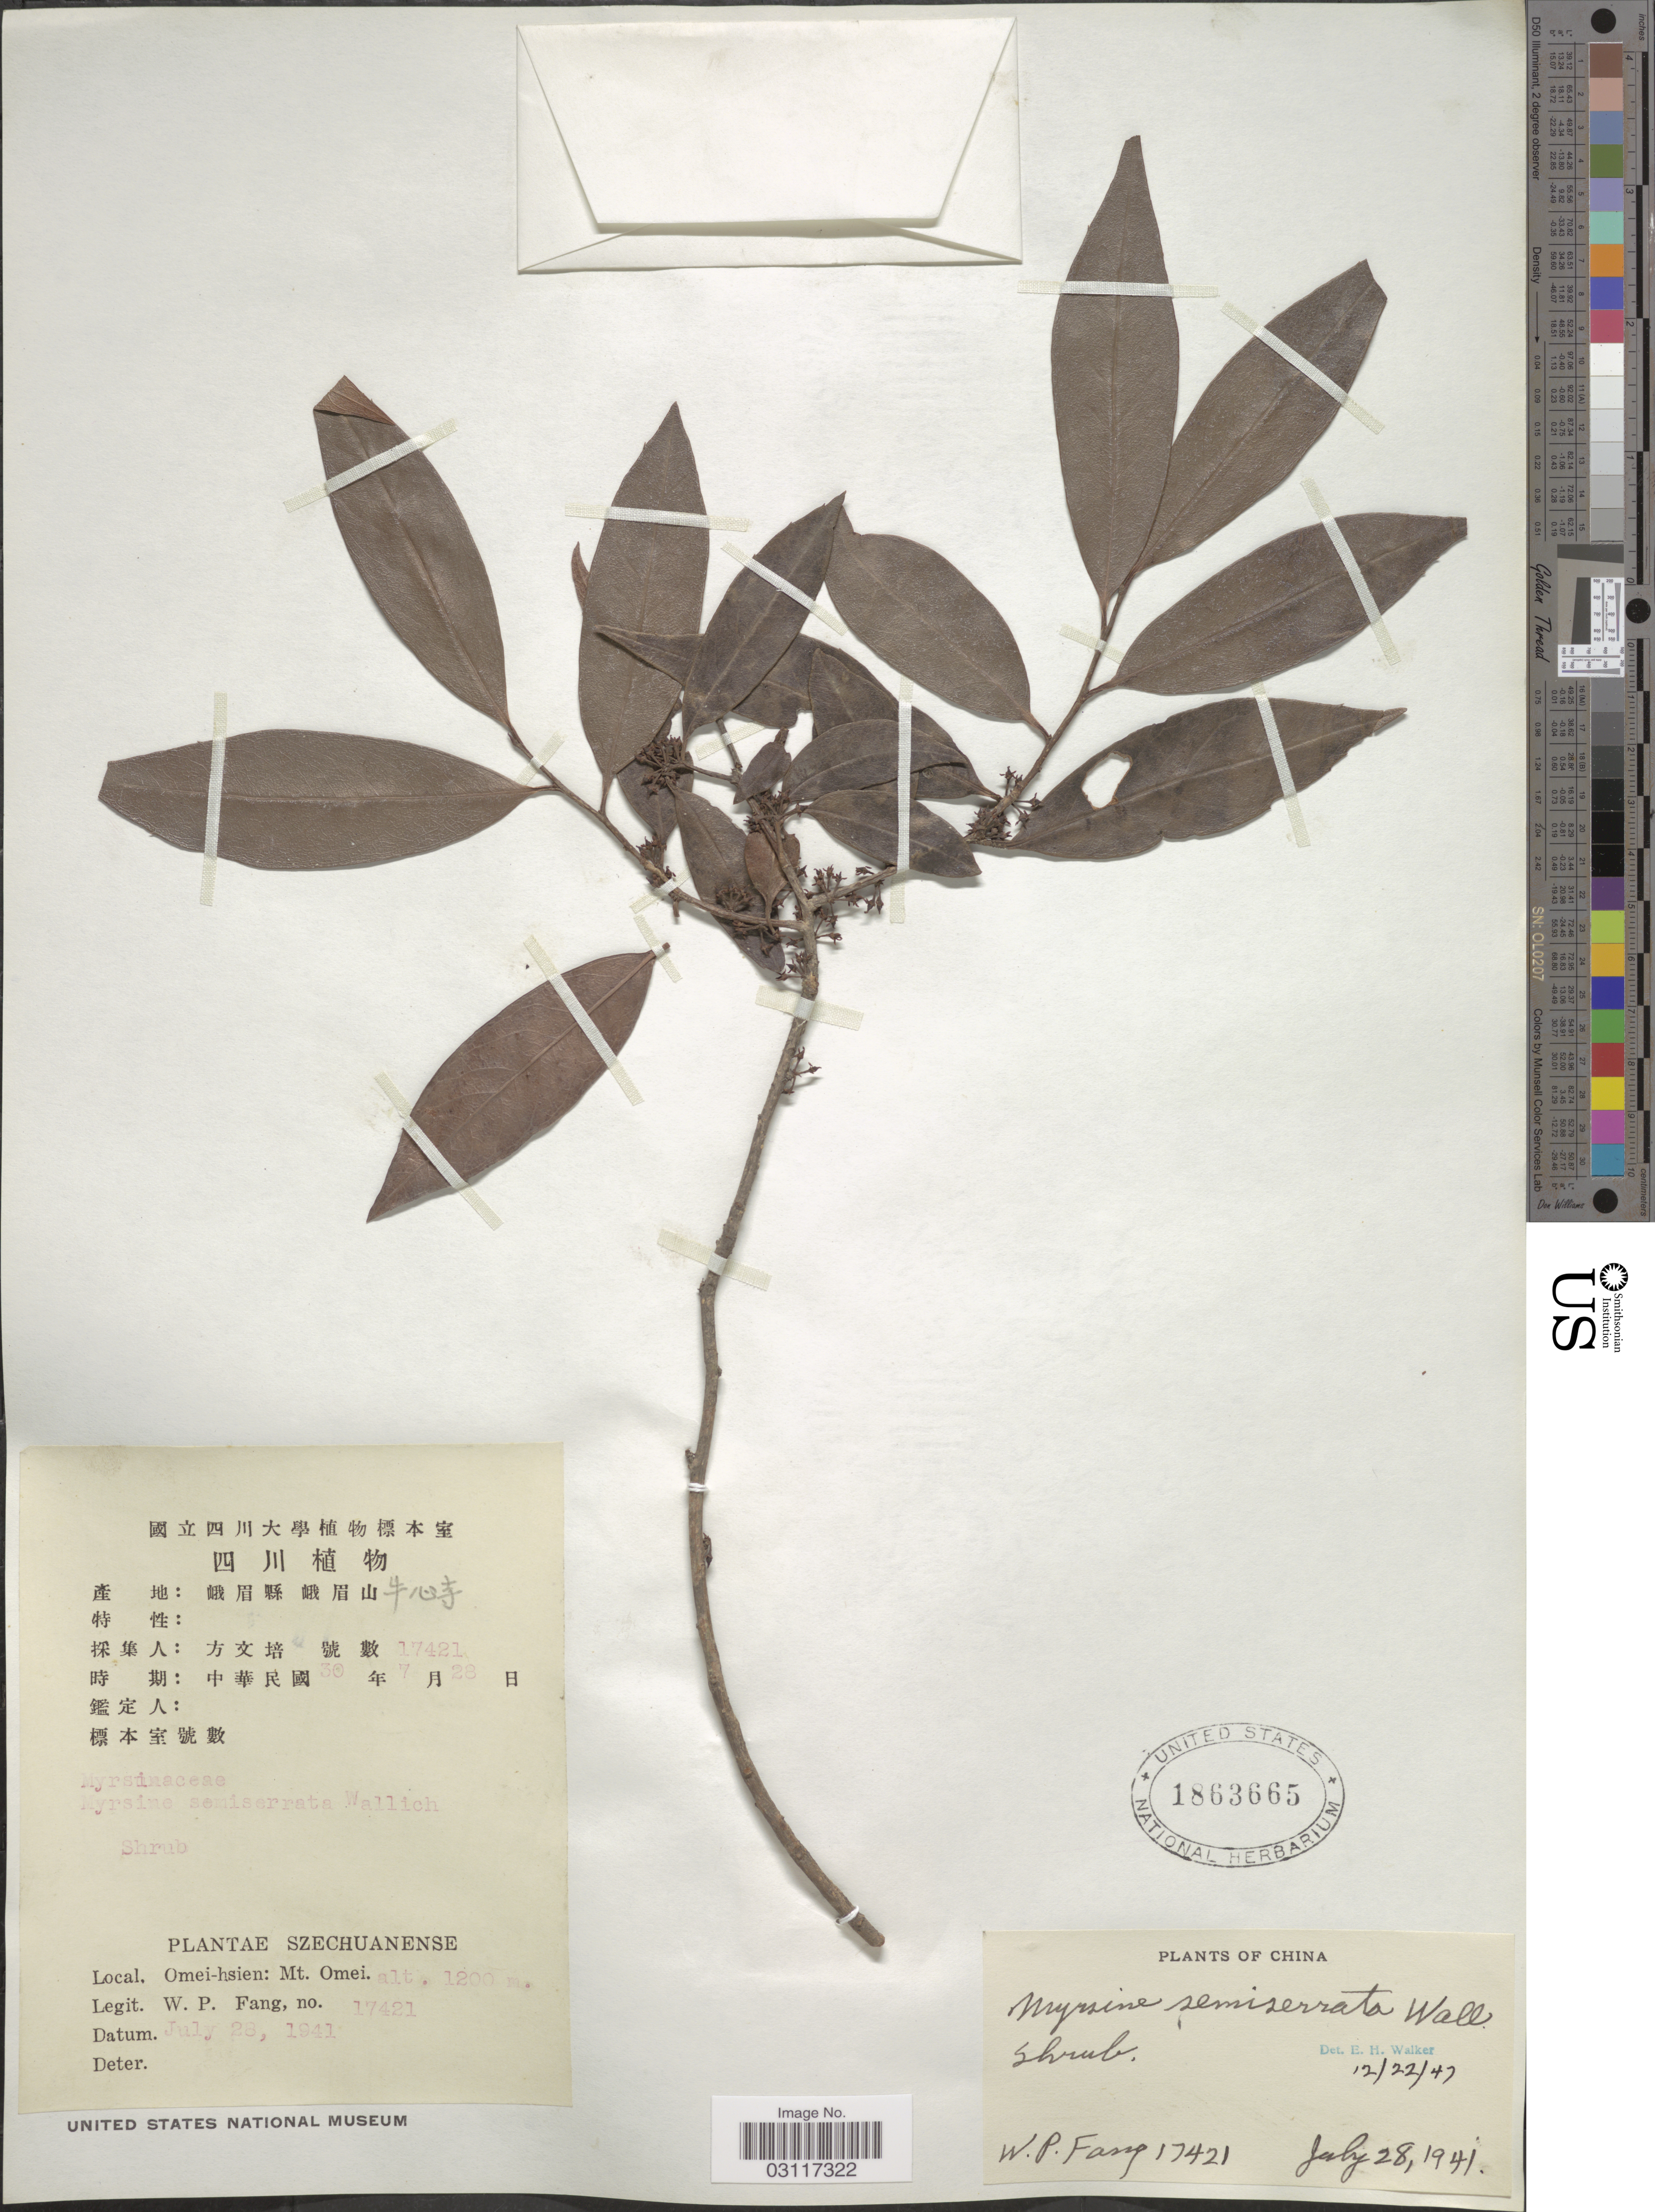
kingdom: Plantae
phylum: Tracheophyta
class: Magnoliopsida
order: Ericales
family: Primulaceae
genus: Myrsine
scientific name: Myrsine semiserrata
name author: Wall.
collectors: W. P. Fang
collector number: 17421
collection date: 1941-07-28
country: China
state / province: Sichuan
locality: Szechuanense. Omei-hsien: Mt. Omei.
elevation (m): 1200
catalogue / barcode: US 1863665